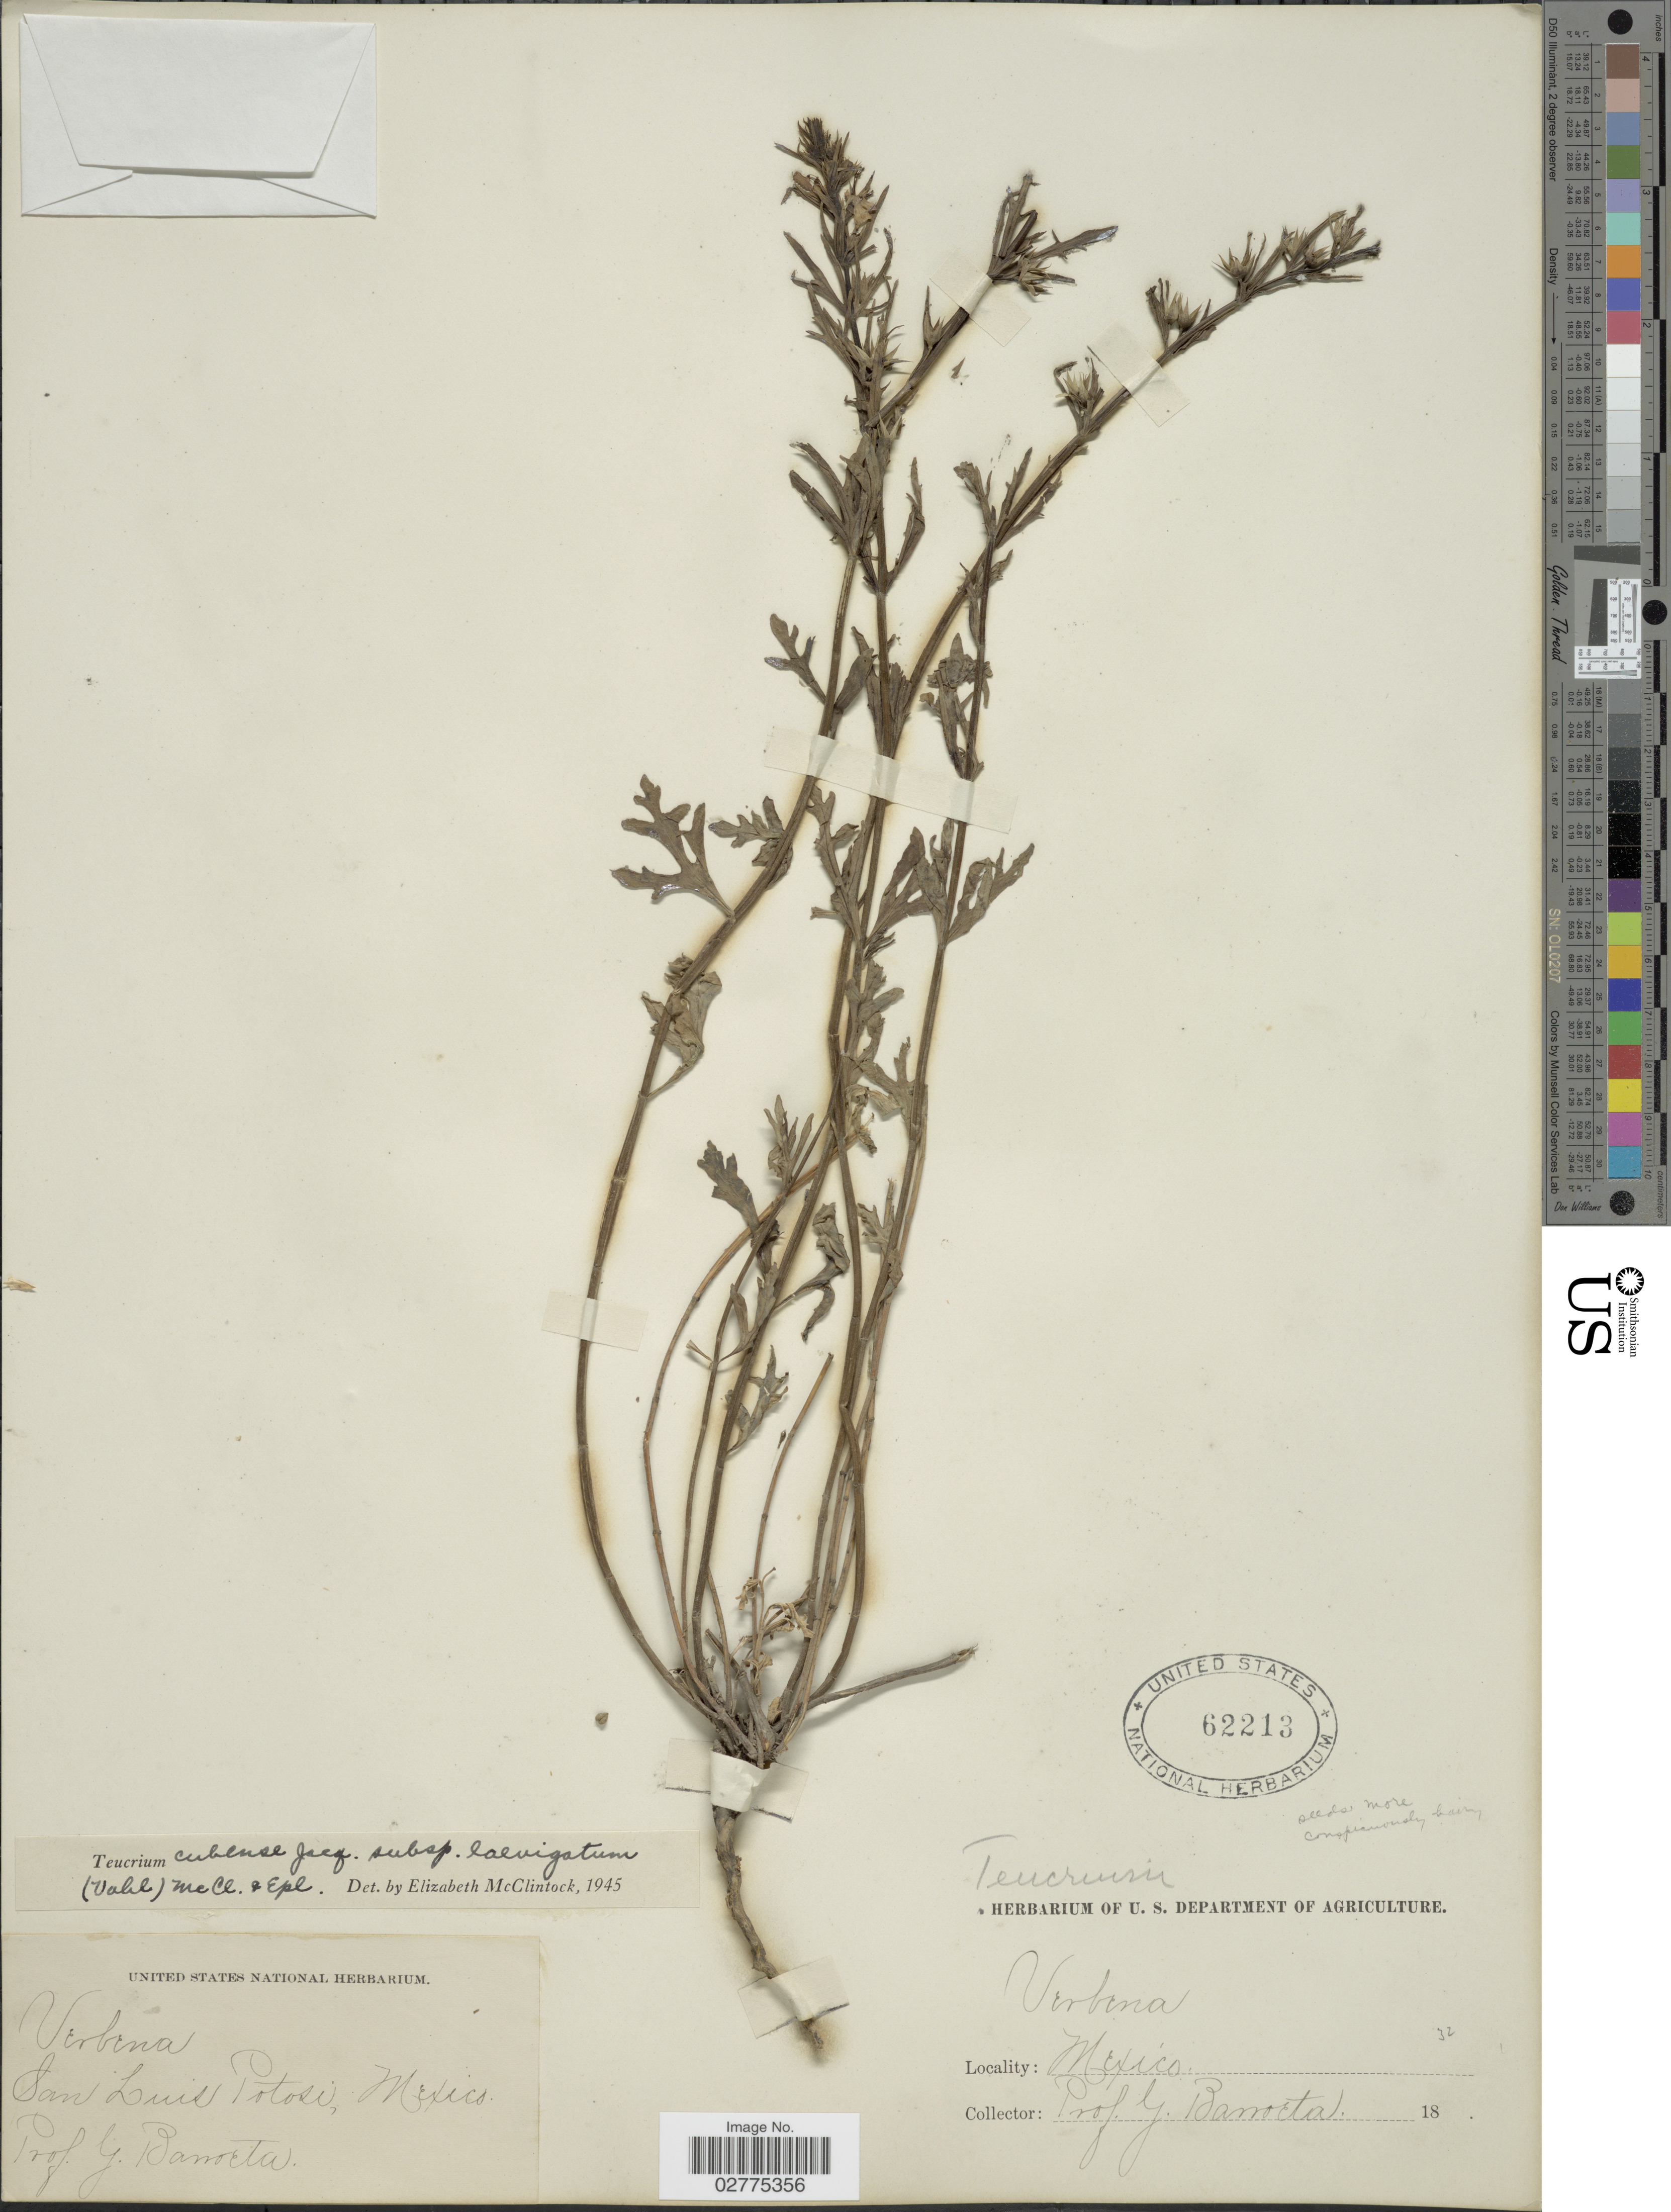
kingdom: Plantae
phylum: Tracheophyta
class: Magnoliopsida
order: Lamiales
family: Lamiaceae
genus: Teucrium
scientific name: Teucrium cubense subsp. laevigatum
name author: Jacq.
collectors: G. Barroeta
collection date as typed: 18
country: Mexico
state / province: San Luis Potosí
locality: San Luis Potosi, Mexico.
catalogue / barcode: US 62213